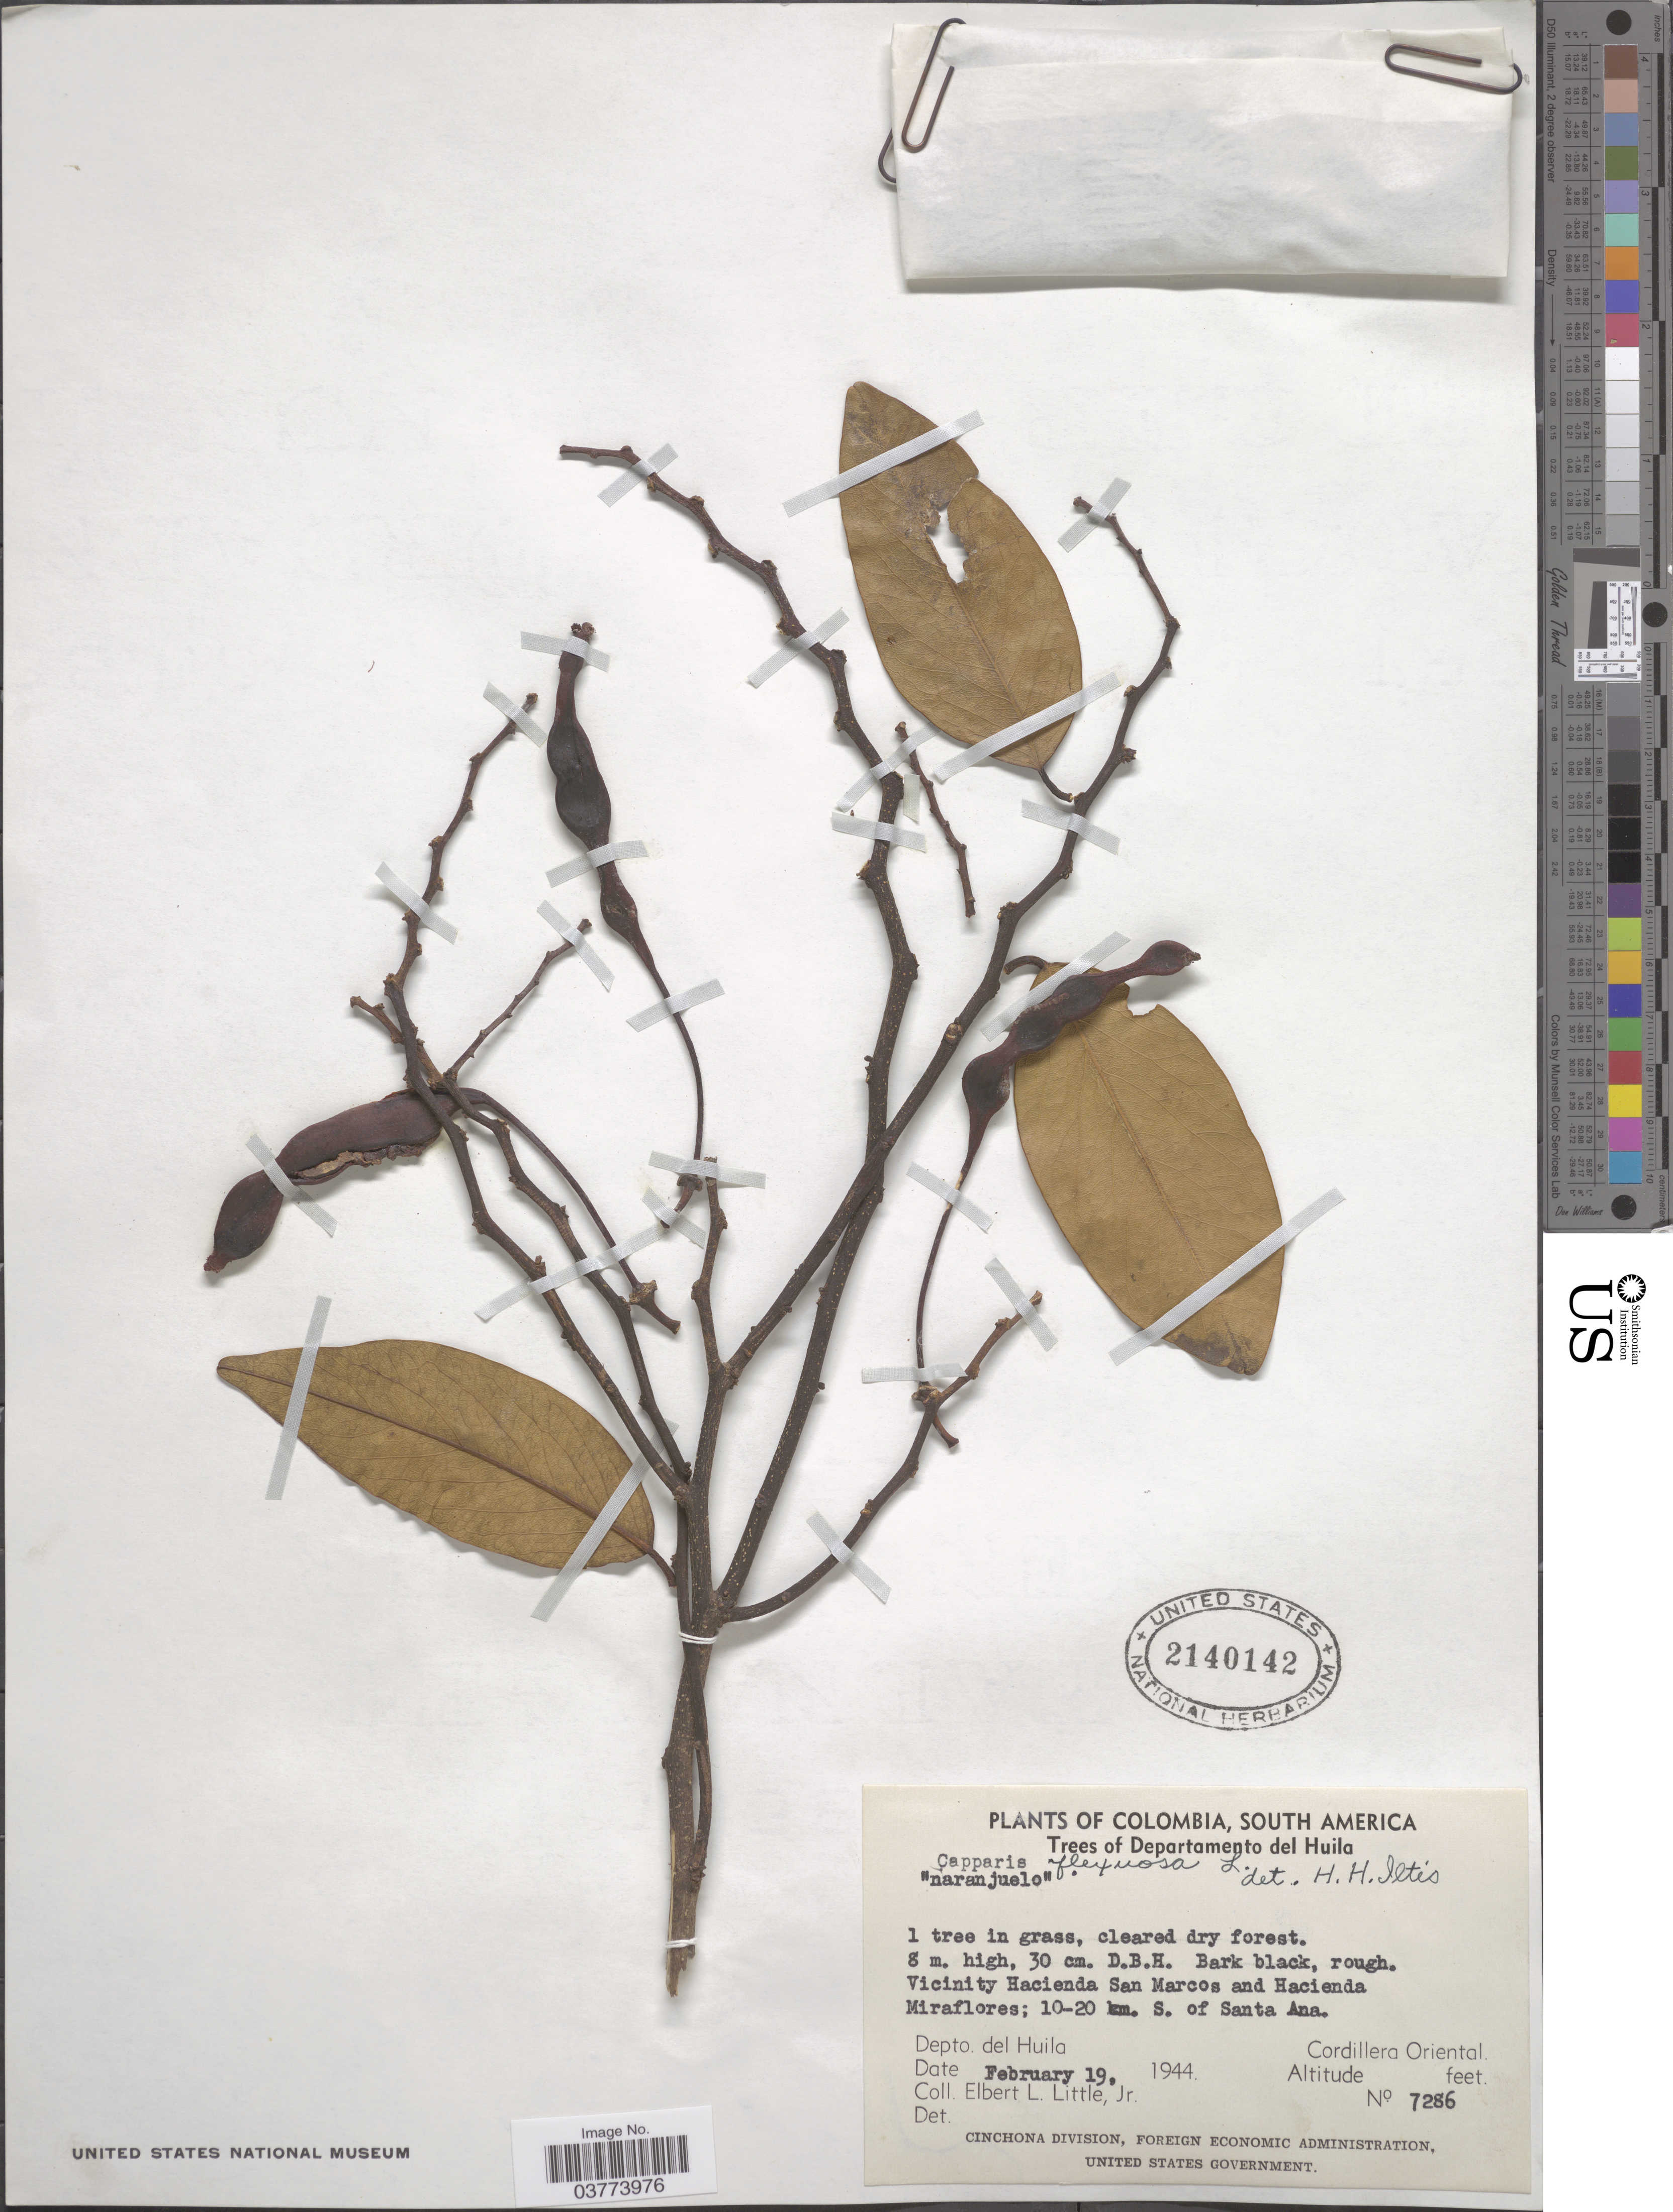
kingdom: Plantae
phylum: Tracheophyta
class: Magnoliopsida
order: Brassicales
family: Capparaceae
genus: Cynophalla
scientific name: Cynophalla polyantha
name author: (Triana & Planch.) Cornejo & Iltis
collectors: E. L. Little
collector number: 7286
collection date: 1944-02-19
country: Colombia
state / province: Huila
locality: Departamento del Huila. Vicinity Hacienda San Marcos and Hacienda Miraflores; 10-20 km. S. of Santa Ana. Cordillera Oriental.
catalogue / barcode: US 2140142